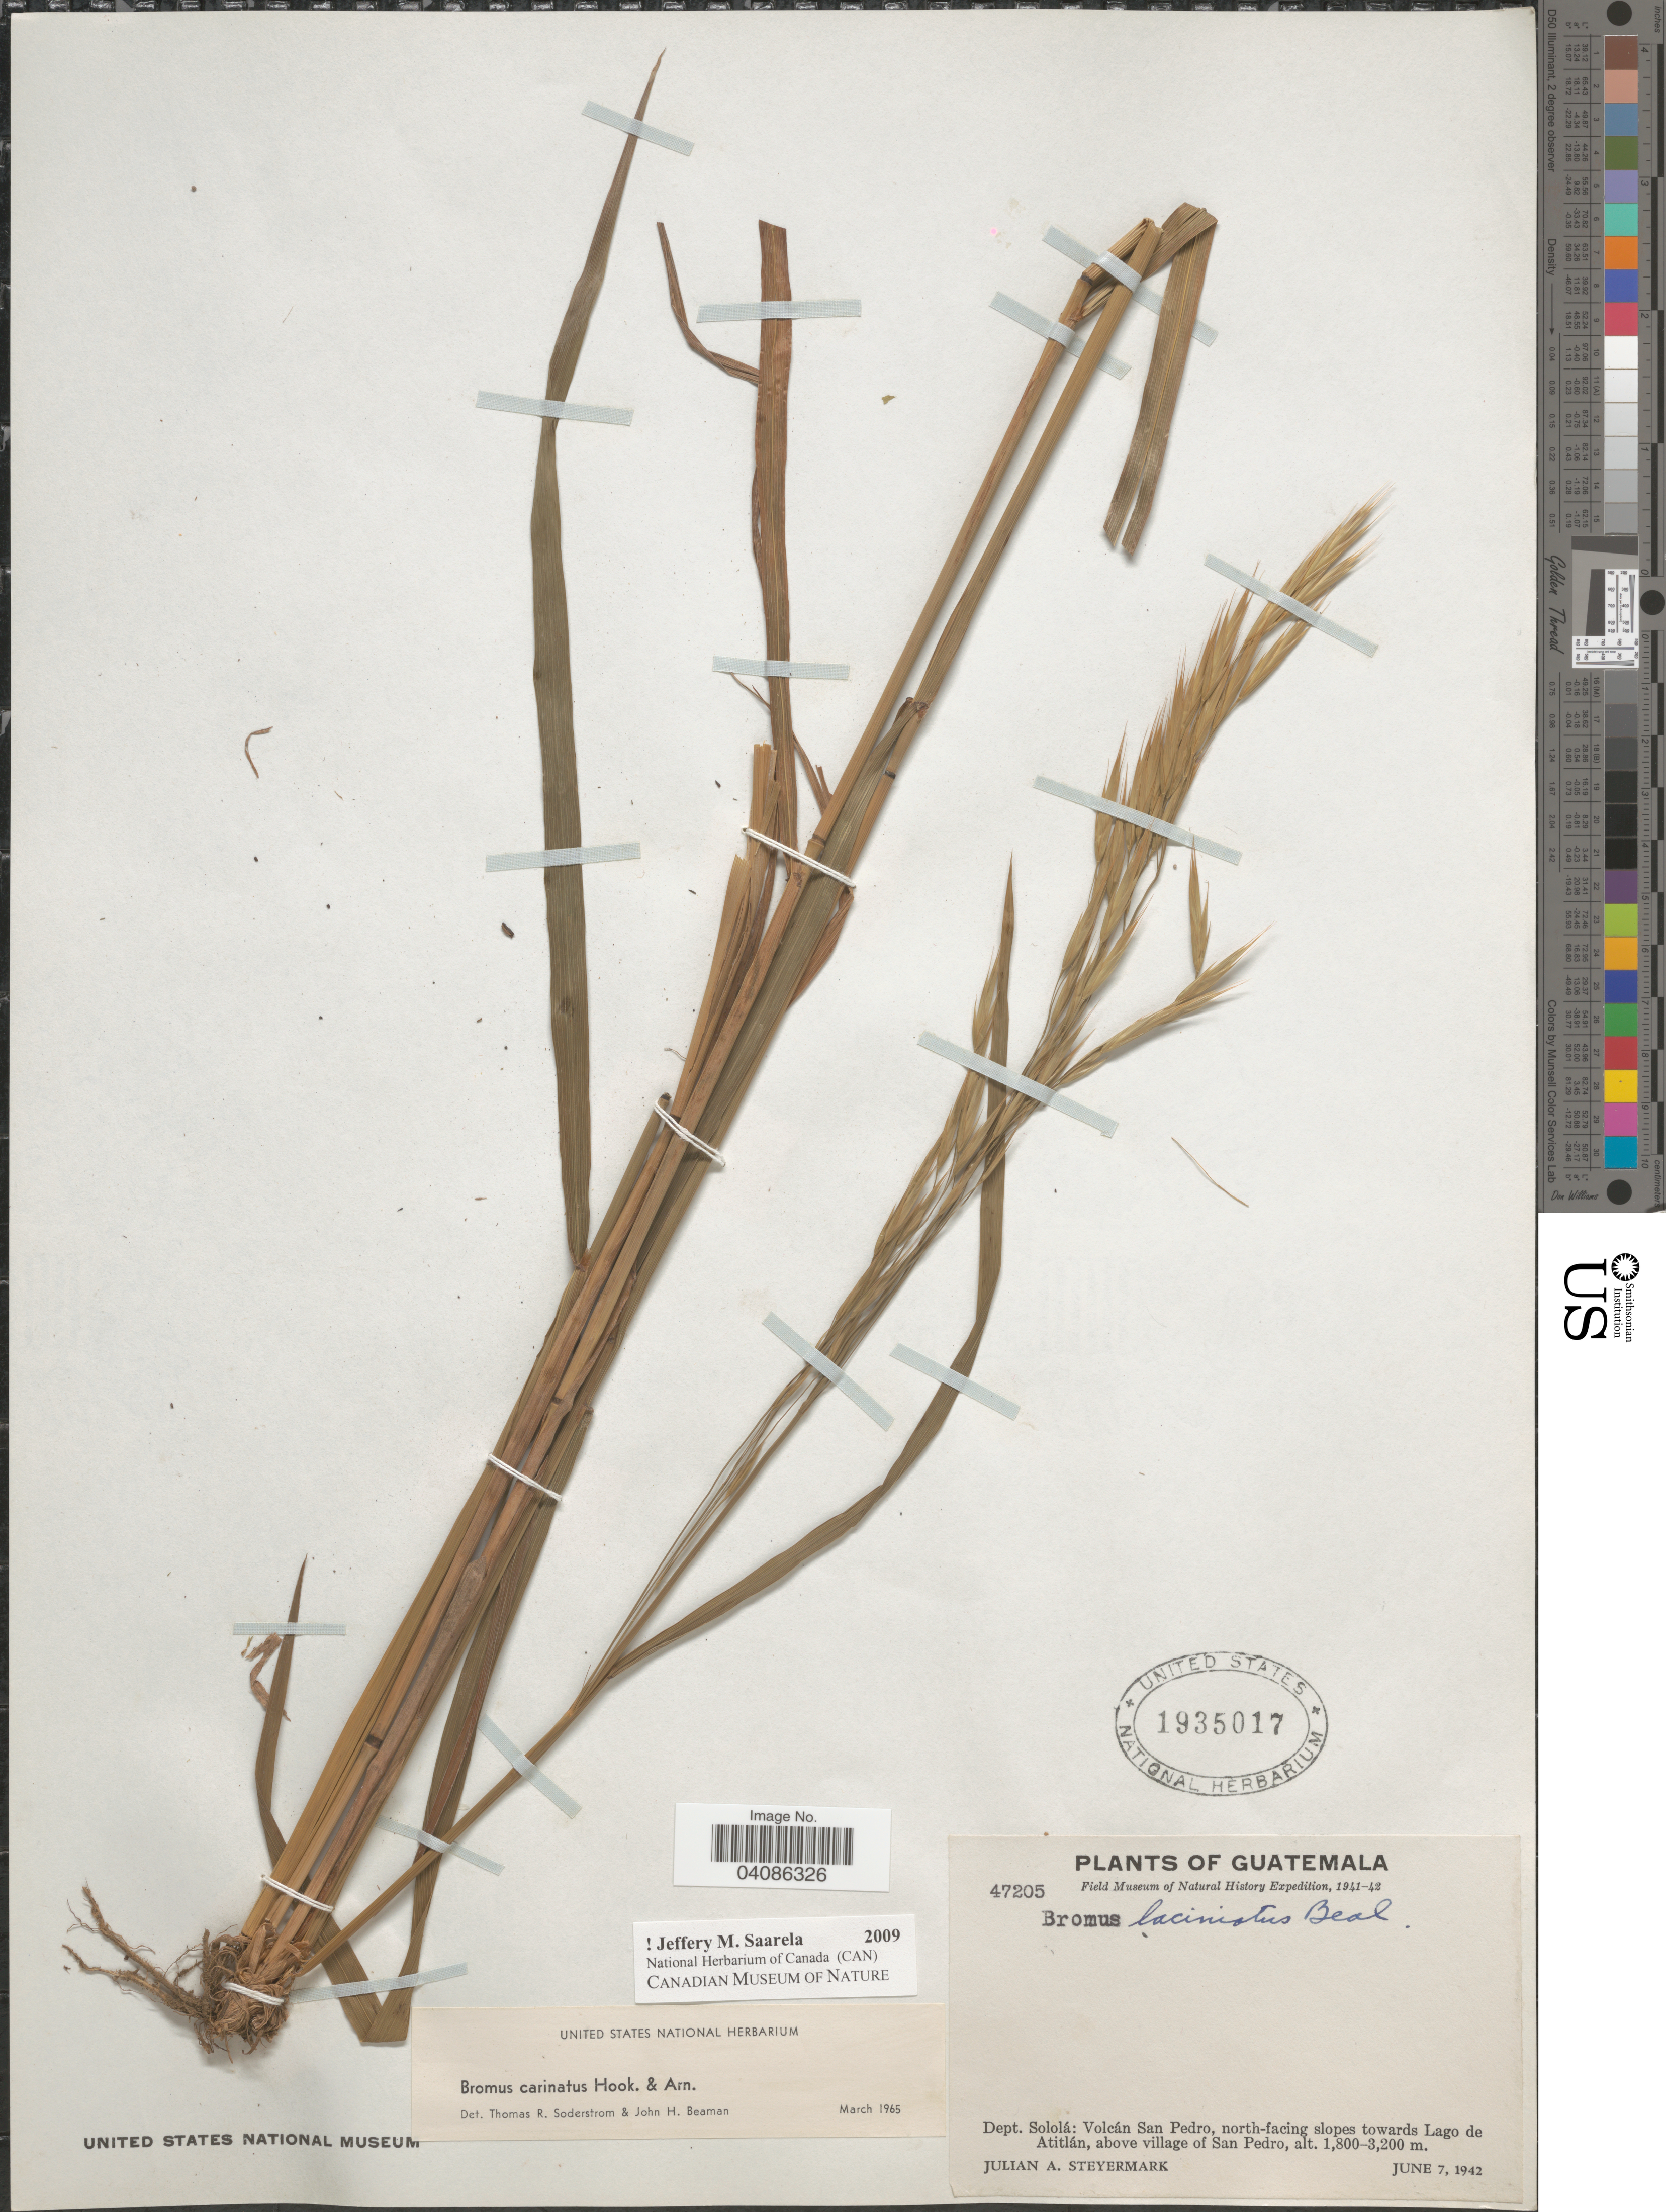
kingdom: Plantae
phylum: Tracheophyta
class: Liliopsida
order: Poales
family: Poaceae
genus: Bromus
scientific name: Bromus carinatus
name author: Hook. & Arn.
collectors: J. Steyermark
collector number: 47205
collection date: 1942-06-07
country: Guatemala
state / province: Solola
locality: Field Museum of Natural History Expedition, 1941-42. Dept. Sololá: Volcán San Pedro, north-facing slopes towards Lago de Atitlán, above village of San Pedro.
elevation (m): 1800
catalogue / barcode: US 1935017